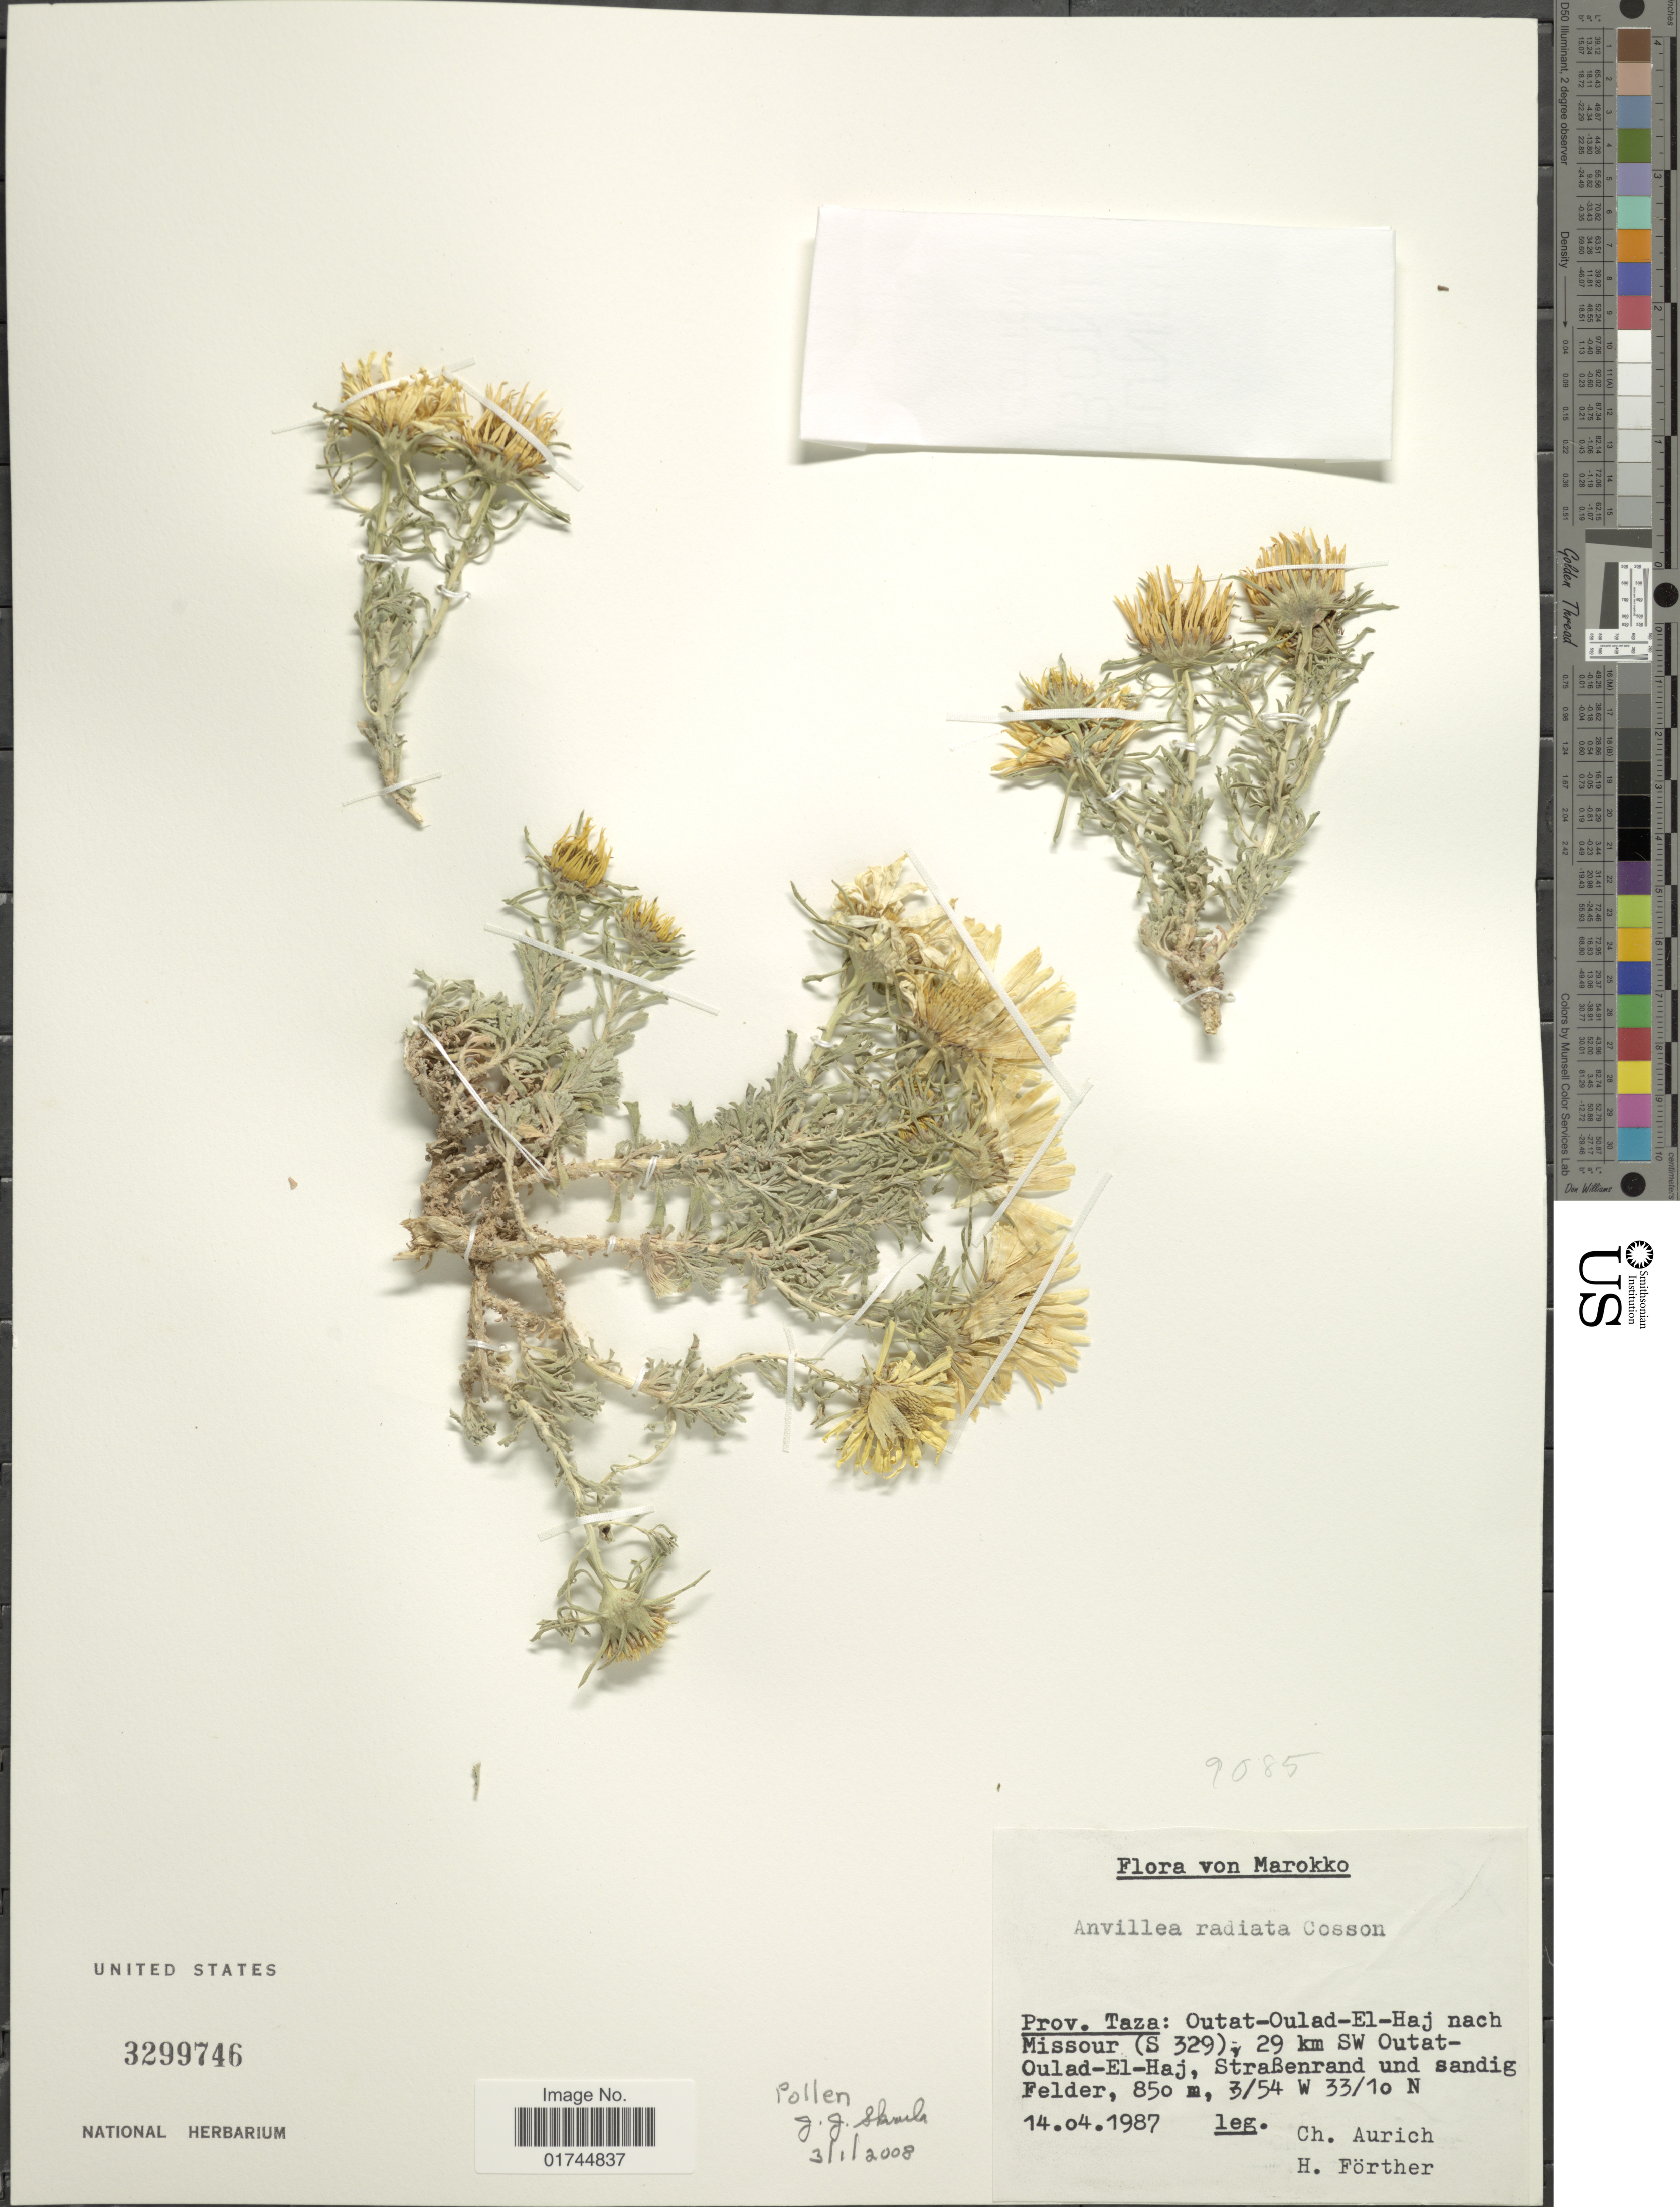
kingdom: Plantae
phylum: Tracheophyta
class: Magnoliopsida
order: Asterales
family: Asteraceae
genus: Anvillea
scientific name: Anvillea radiata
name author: Coss. & Durieu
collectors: C. Aurich & H. Fôrther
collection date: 1987-04-14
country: Morocco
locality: Prov. Taza: Outat-Oulad-El-Haj nach Missour (S 329), 29 km SW Outat-Oulad-El-Haj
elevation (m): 850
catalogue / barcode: US 3299746